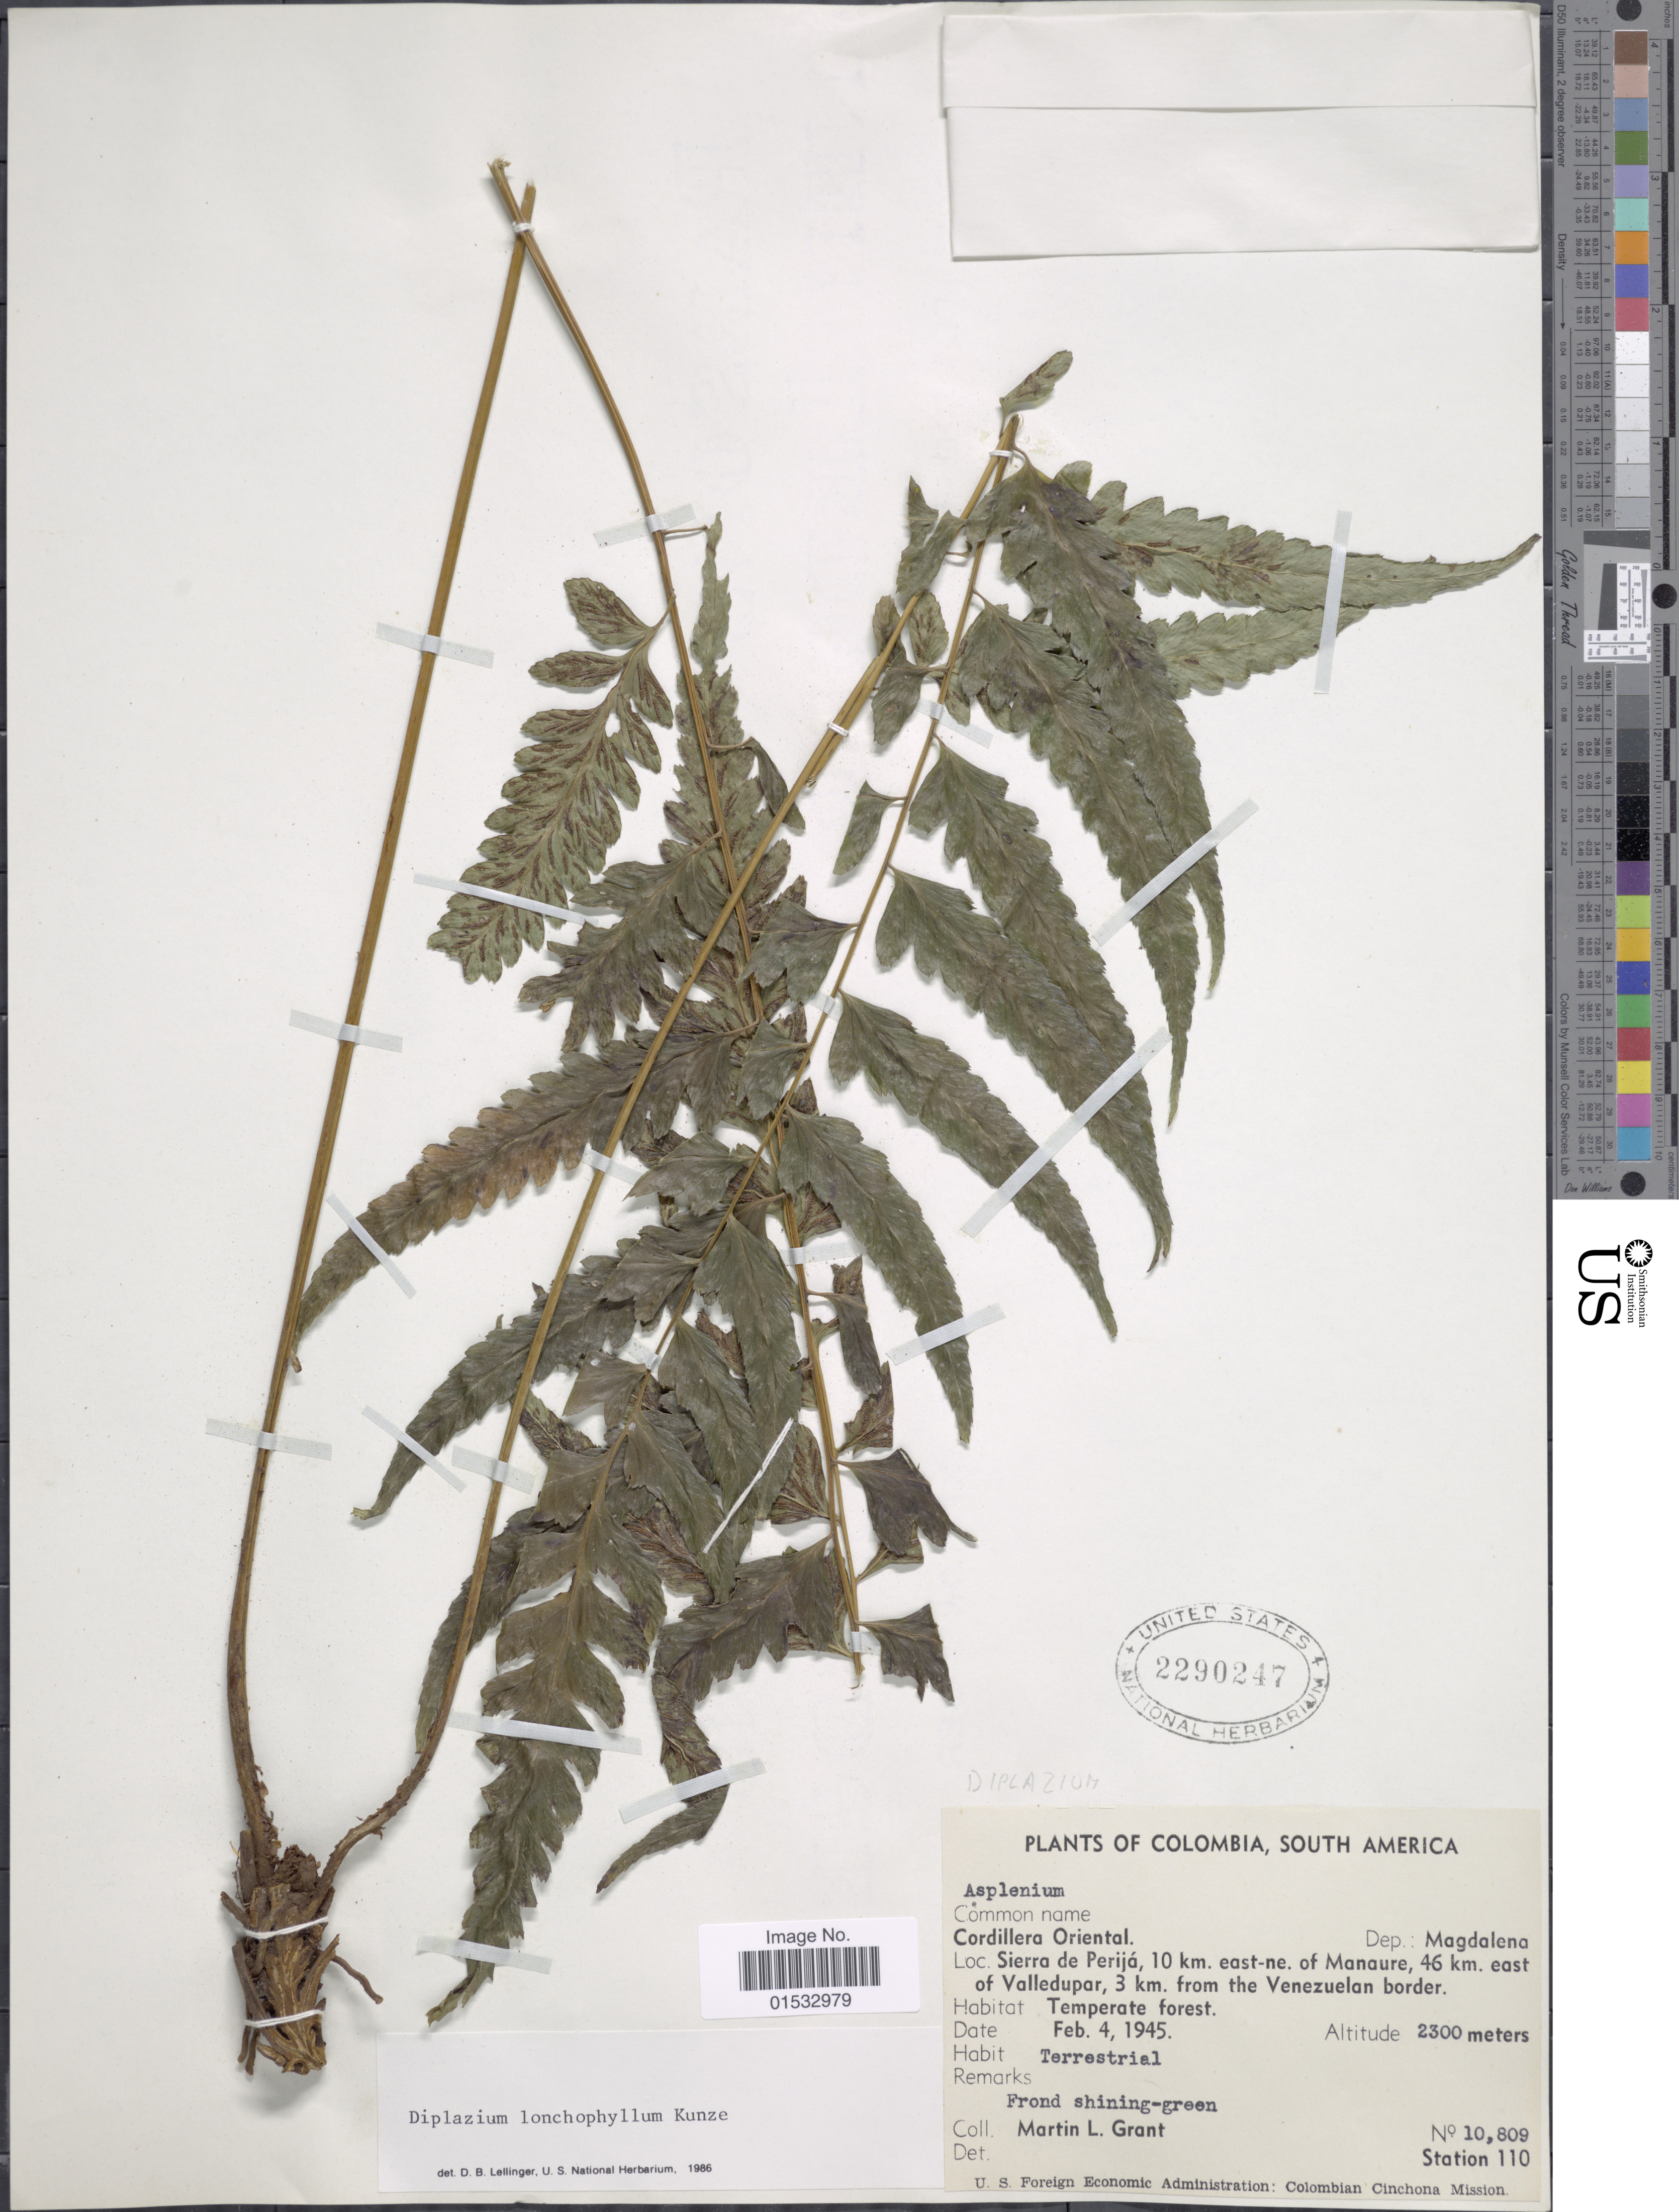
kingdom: Plantae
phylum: Tracheophyta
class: Polypodiopsida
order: Polypodiales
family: Athyriaceae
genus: Diplazium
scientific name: Diplazium lonchophyllum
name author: Kunze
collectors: M. L. Grant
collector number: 10809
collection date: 1945-02-04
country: Colombia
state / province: Magdalena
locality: South America, Cordillera Oriental, Sierra de Perijá, 10 km. east-ne. of Manaure, 46 km. east of Valledupar, 3 km. from the Venezuelan border.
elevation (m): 2300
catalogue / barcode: US 2290247